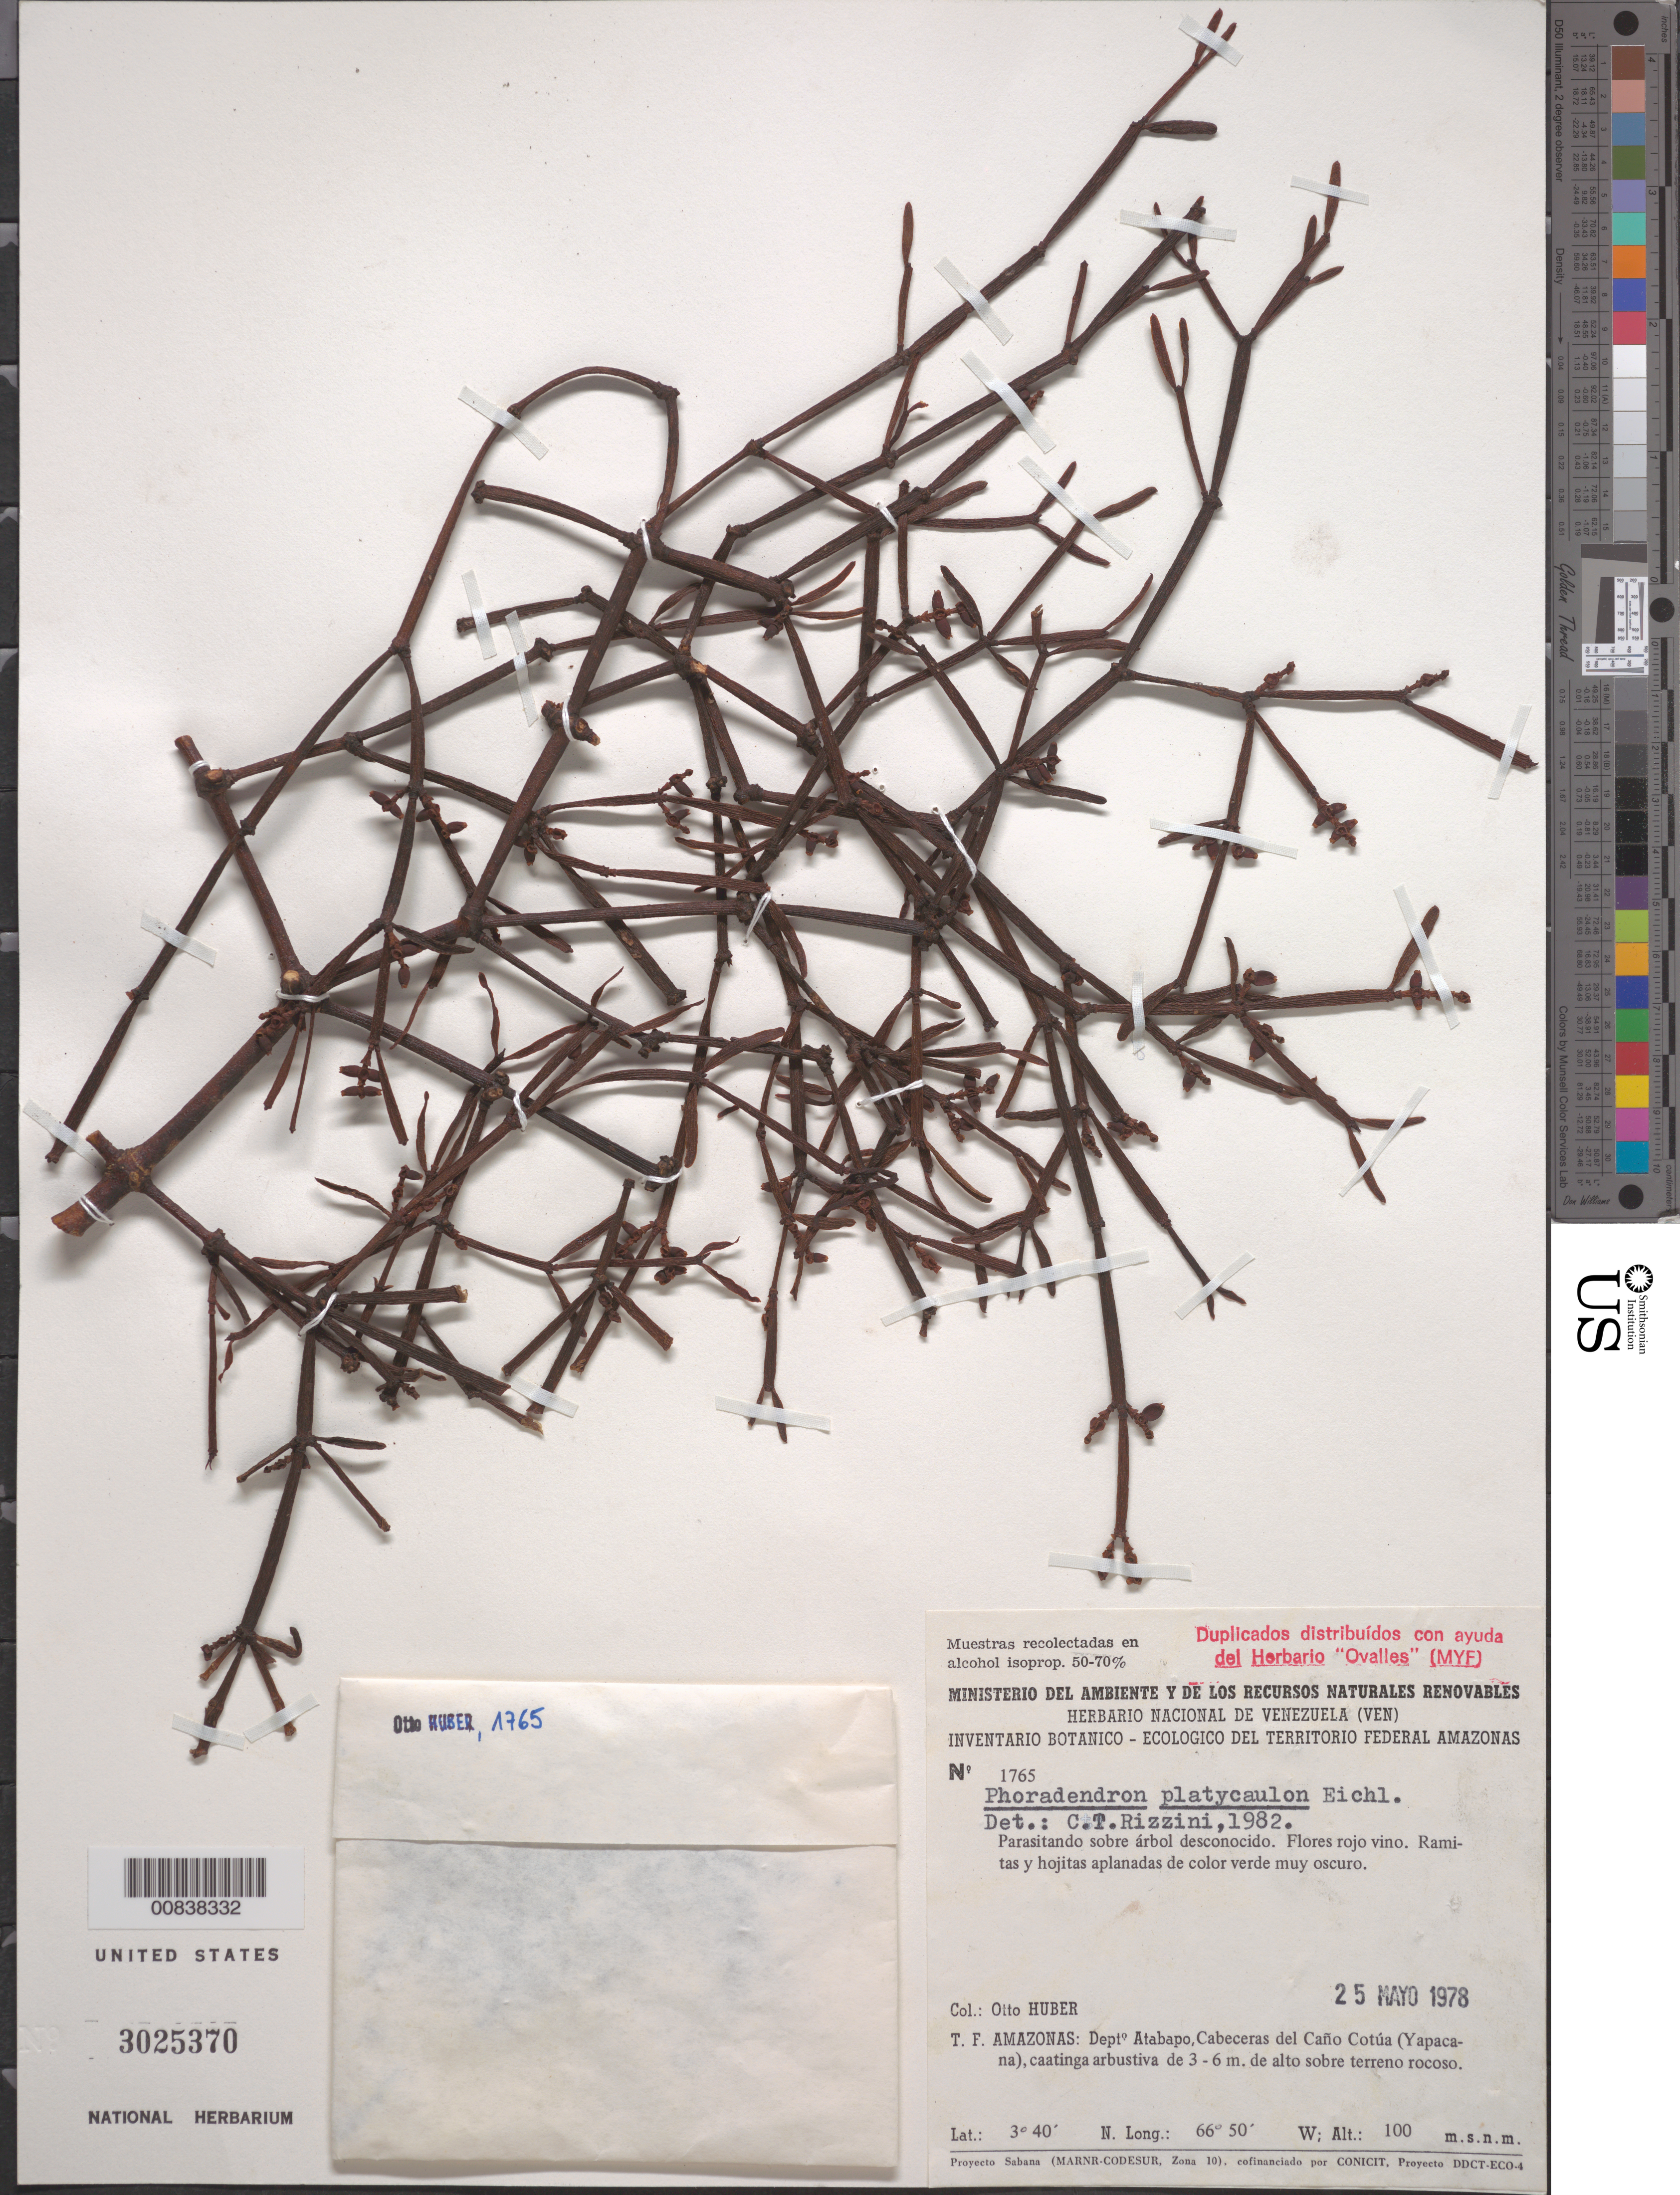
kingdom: Plantae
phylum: Tracheophyta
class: Magnoliopsida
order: Santalales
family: Viscaceae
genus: Phoradendron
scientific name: Phoradendron platycaulon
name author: Eichler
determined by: Rizzini, Carlos T.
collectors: O. Huber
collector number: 1765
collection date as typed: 25-May-78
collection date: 1978-05-25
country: Venezuela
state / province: Amazonas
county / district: Atabapo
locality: Caño Cotúa (Yapacana)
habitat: Caatinga arbustiva de 3-6m de alt sobre terreno rocoso; sobre arbol desconocido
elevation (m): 100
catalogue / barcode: US 3025370